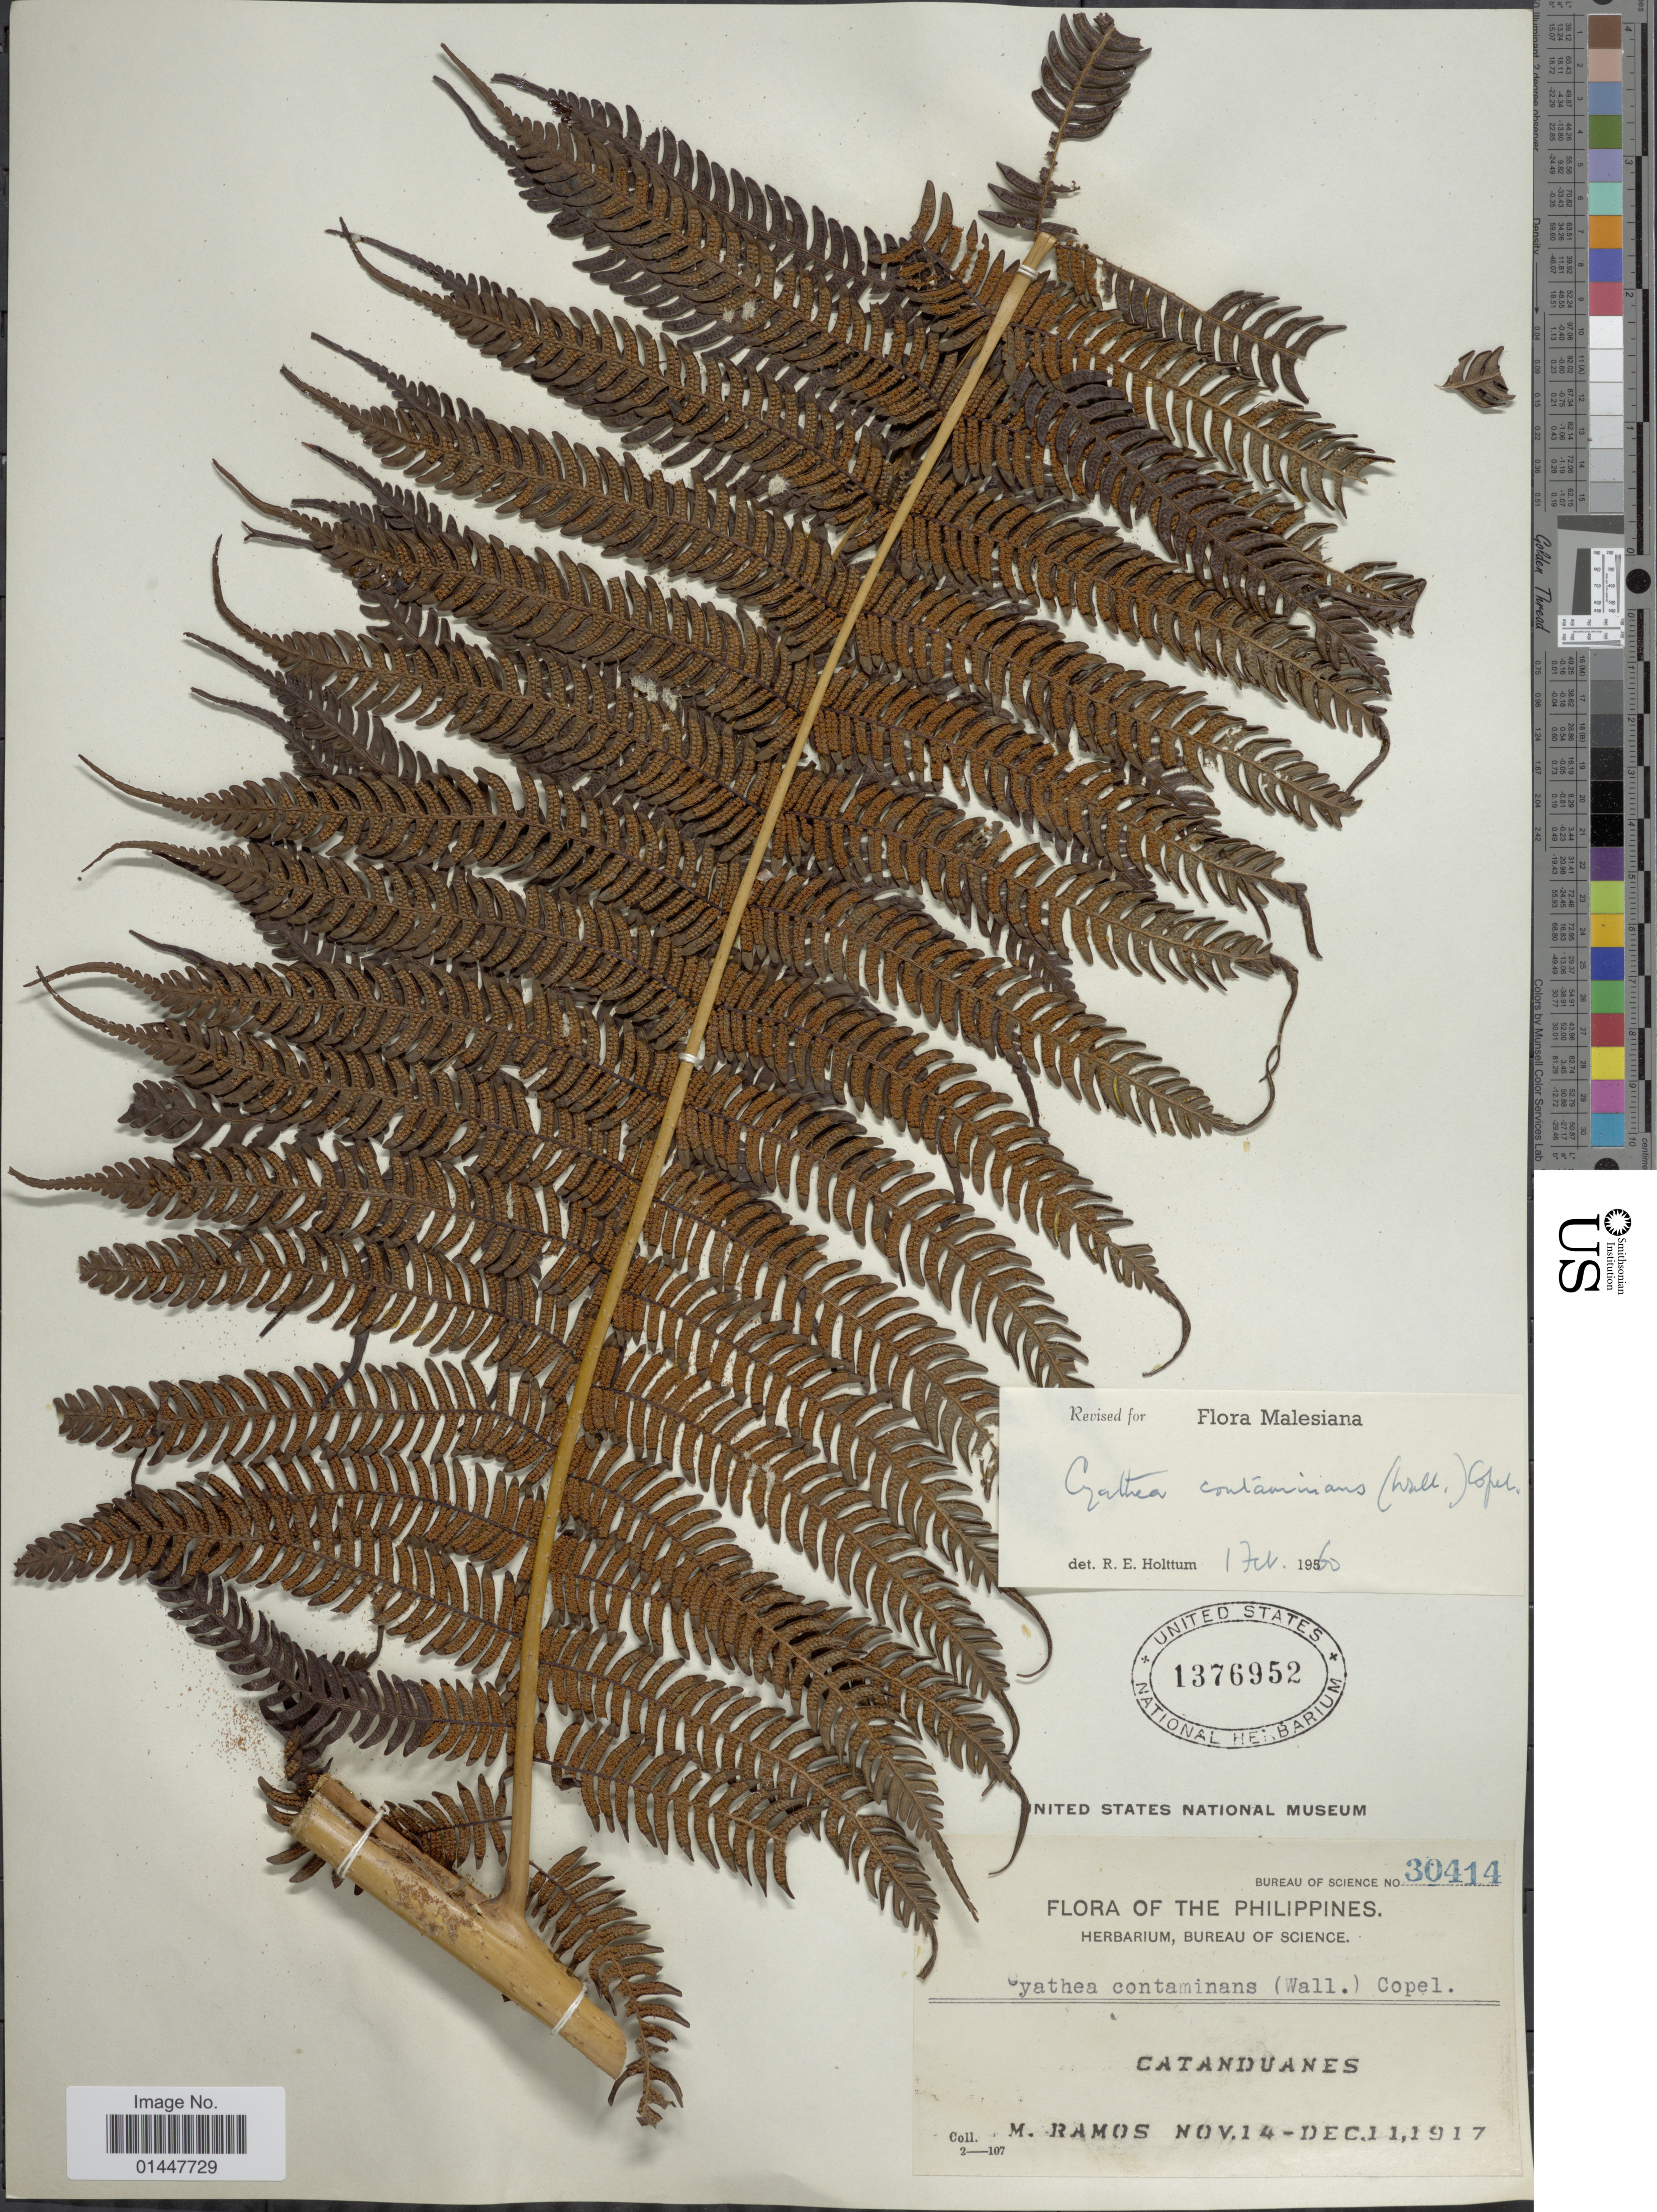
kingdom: Plantae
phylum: Tracheophyta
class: Polypodiopsida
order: Cyatheales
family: Cyatheaceae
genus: Sphaeropteris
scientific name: Sphaeropteris glauca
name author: (Blume) R.M. Tryon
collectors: M. Ramos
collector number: Bureau of Science 30414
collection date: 1917-11-14/1917-12-11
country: Philippines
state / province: Bicol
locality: Catanduanes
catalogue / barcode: US 1376952